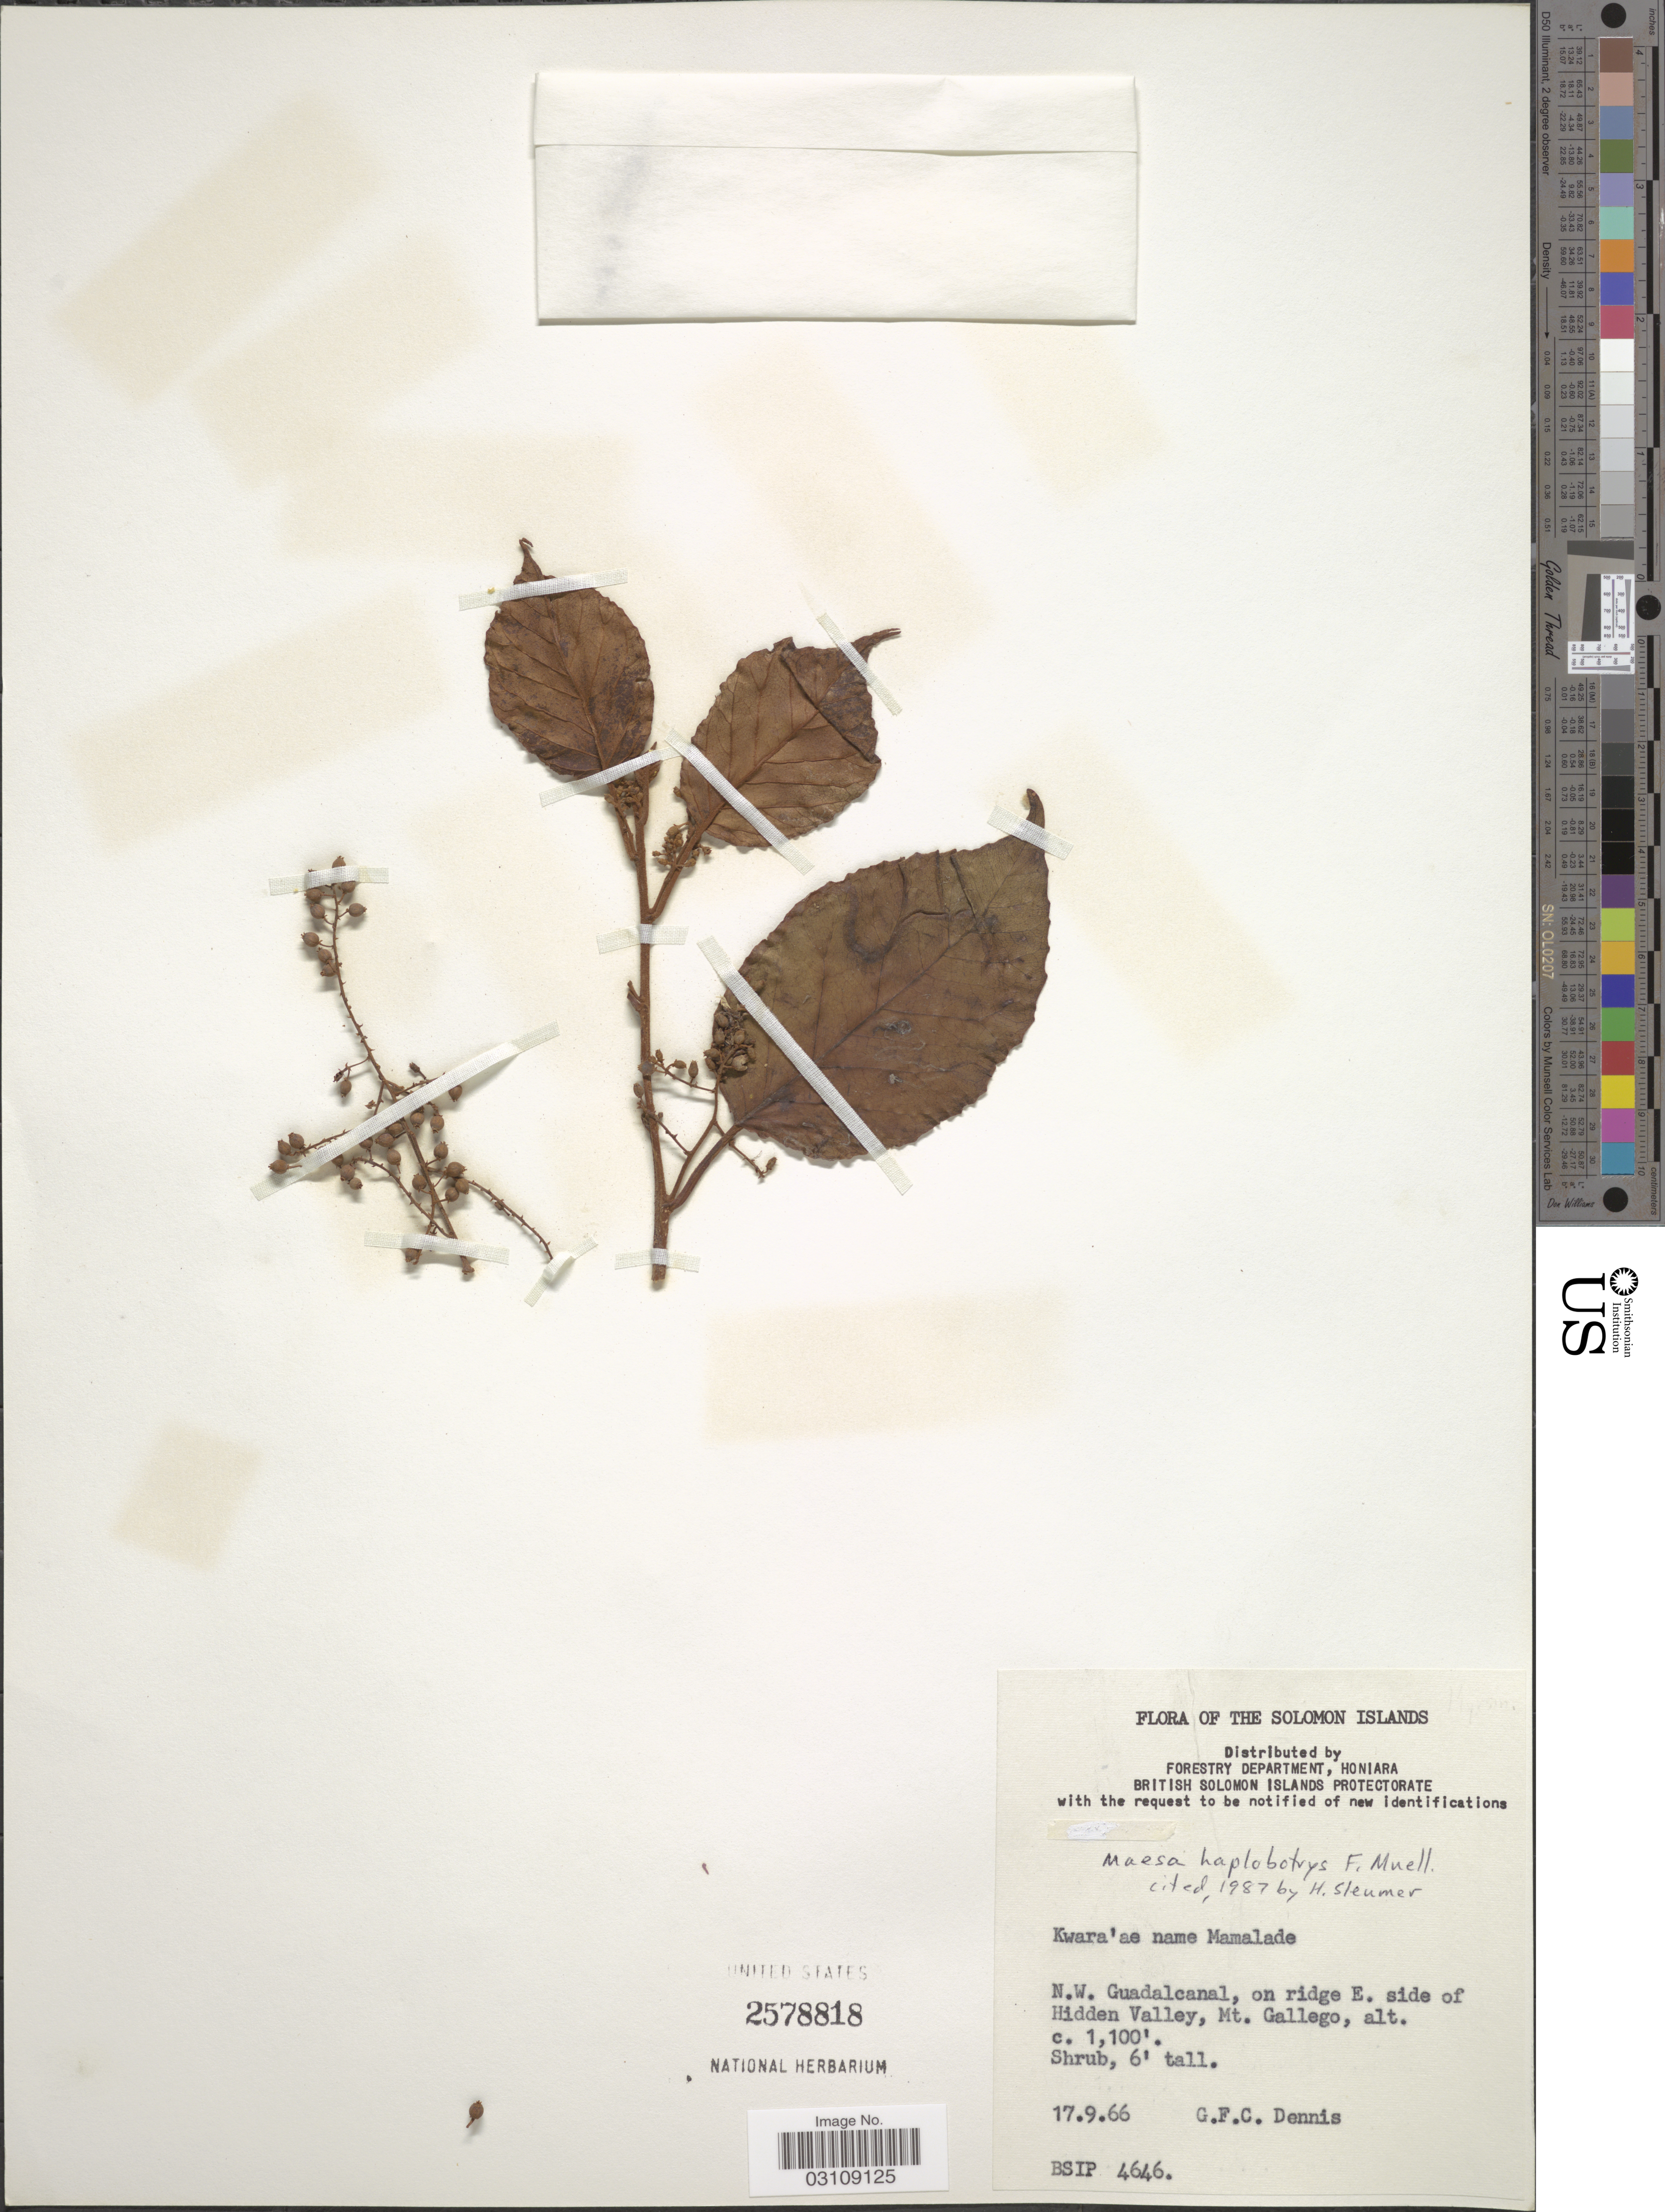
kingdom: Plantae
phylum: Tracheophyta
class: Magnoliopsida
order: Ericales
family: Primulaceae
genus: Maesa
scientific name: Maesa haplobotrys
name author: F. Muell.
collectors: G. Dennis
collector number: BSIP4646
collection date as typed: Transcribed d/m/y: 17/9/66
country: Solomon Islands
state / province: Solomon Islands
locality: N.W. Guadalcanal, on ridge E. side of Hidden Valley, Mt. Gallego.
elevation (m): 335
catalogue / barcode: US 2578818